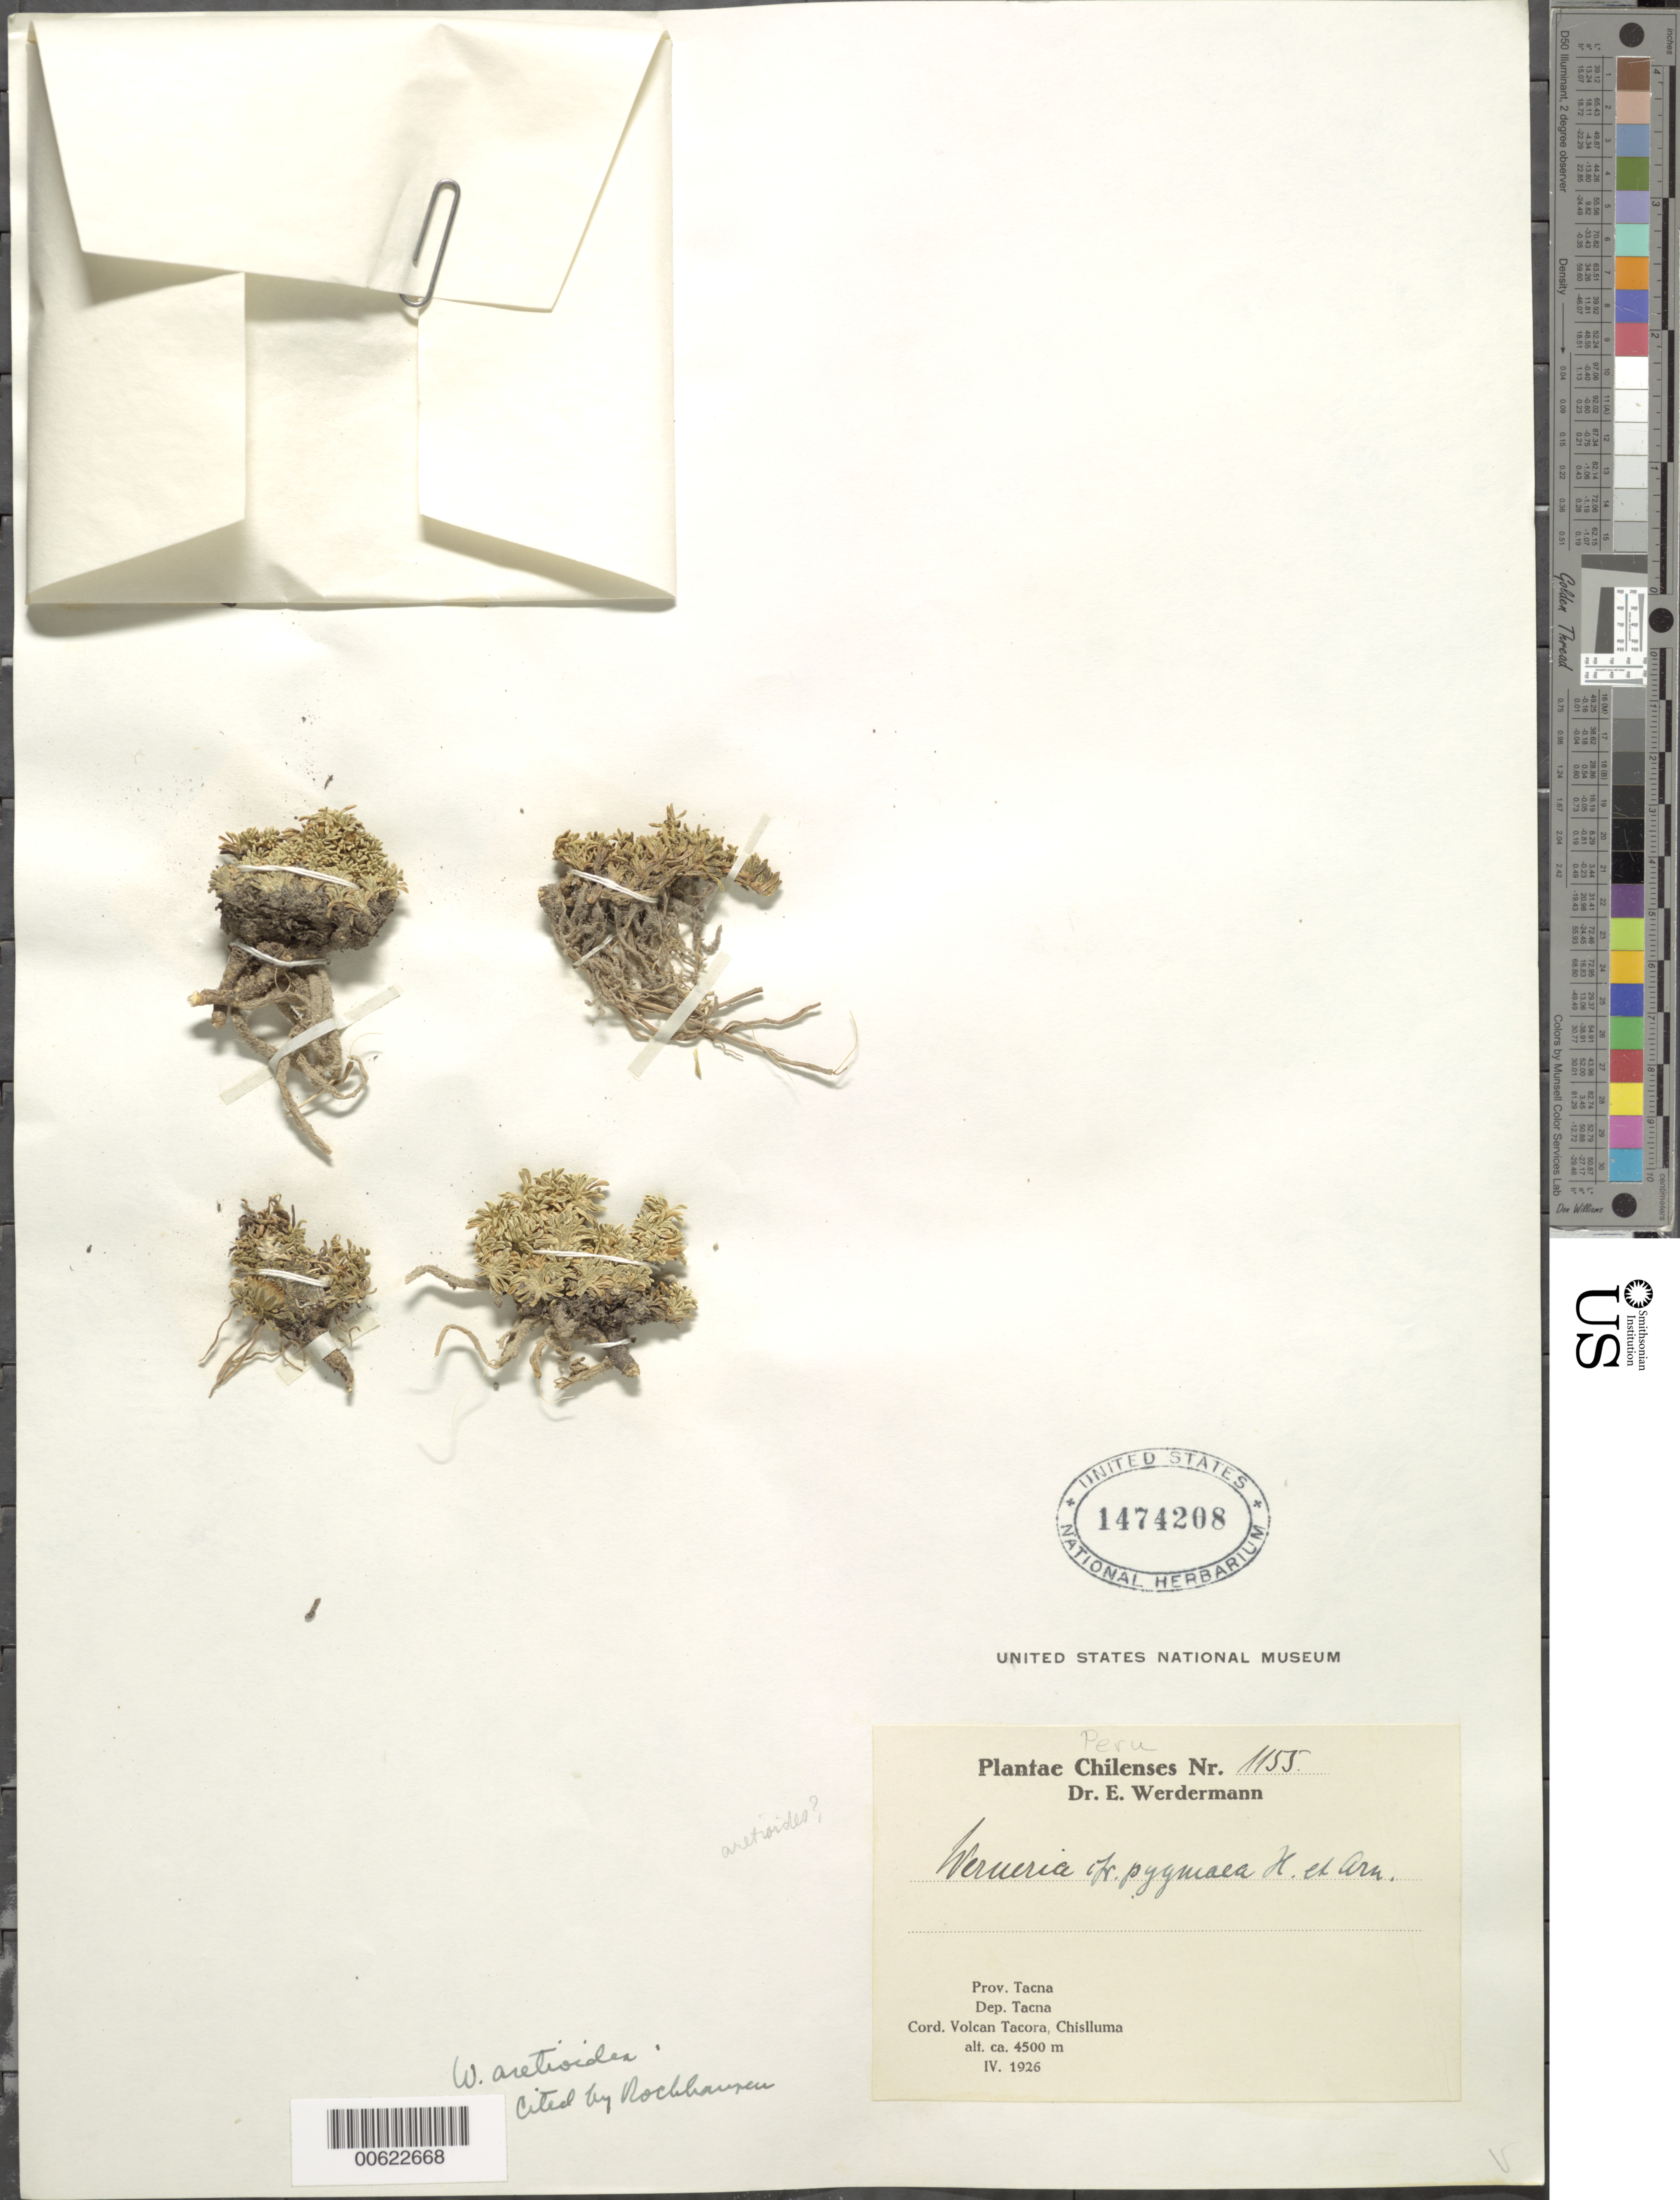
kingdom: Plantae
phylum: Tracheophyta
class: Magnoliopsida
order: Asterales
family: Asteraceae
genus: Werneria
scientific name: Werneria aretioides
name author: Wedd.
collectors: E. Werdermann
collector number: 1155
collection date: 1926-04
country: Peru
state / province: Tacna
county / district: Tacna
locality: Cordillera Volcan Tacora, Chislluma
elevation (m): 4500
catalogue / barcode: US 1474208